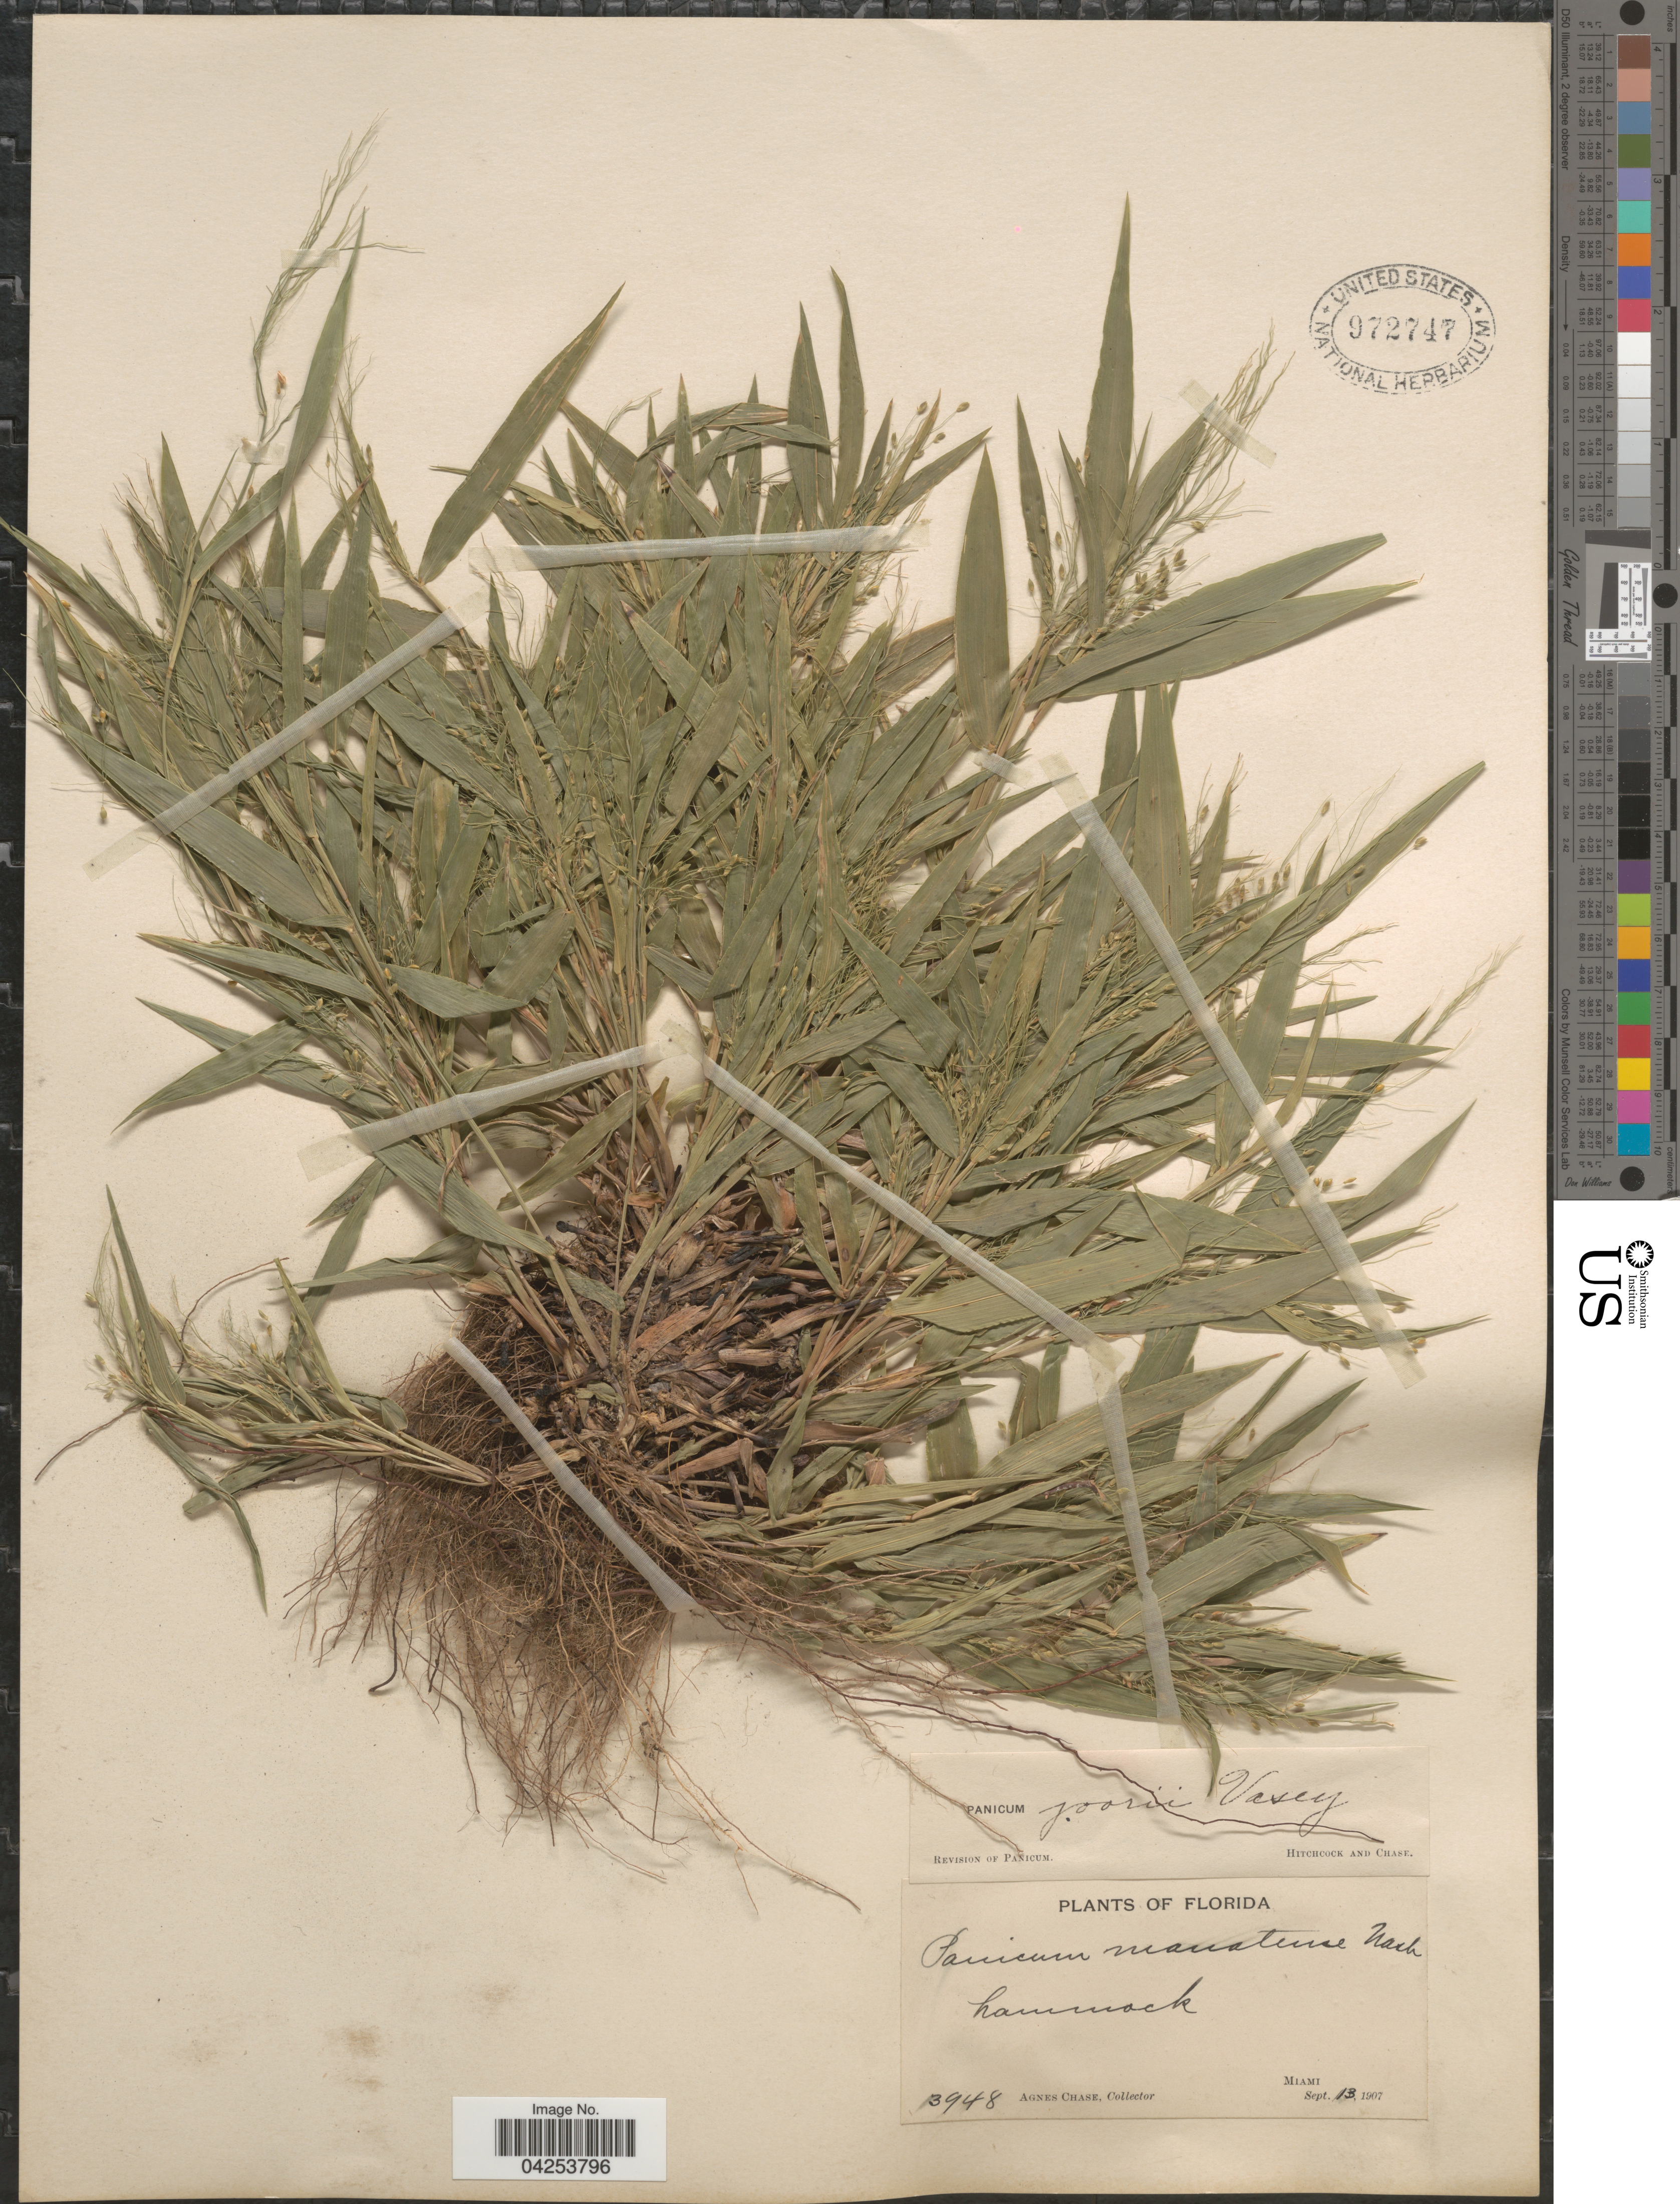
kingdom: Plantae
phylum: Tracheophyta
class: Liliopsida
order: Poales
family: Poaceae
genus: Dichanthelium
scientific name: Dichanthelium commutatum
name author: (Schult.) Gould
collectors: A. Chase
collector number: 3948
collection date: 1907-09-13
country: United States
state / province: Florida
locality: Miami.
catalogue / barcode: US 972747